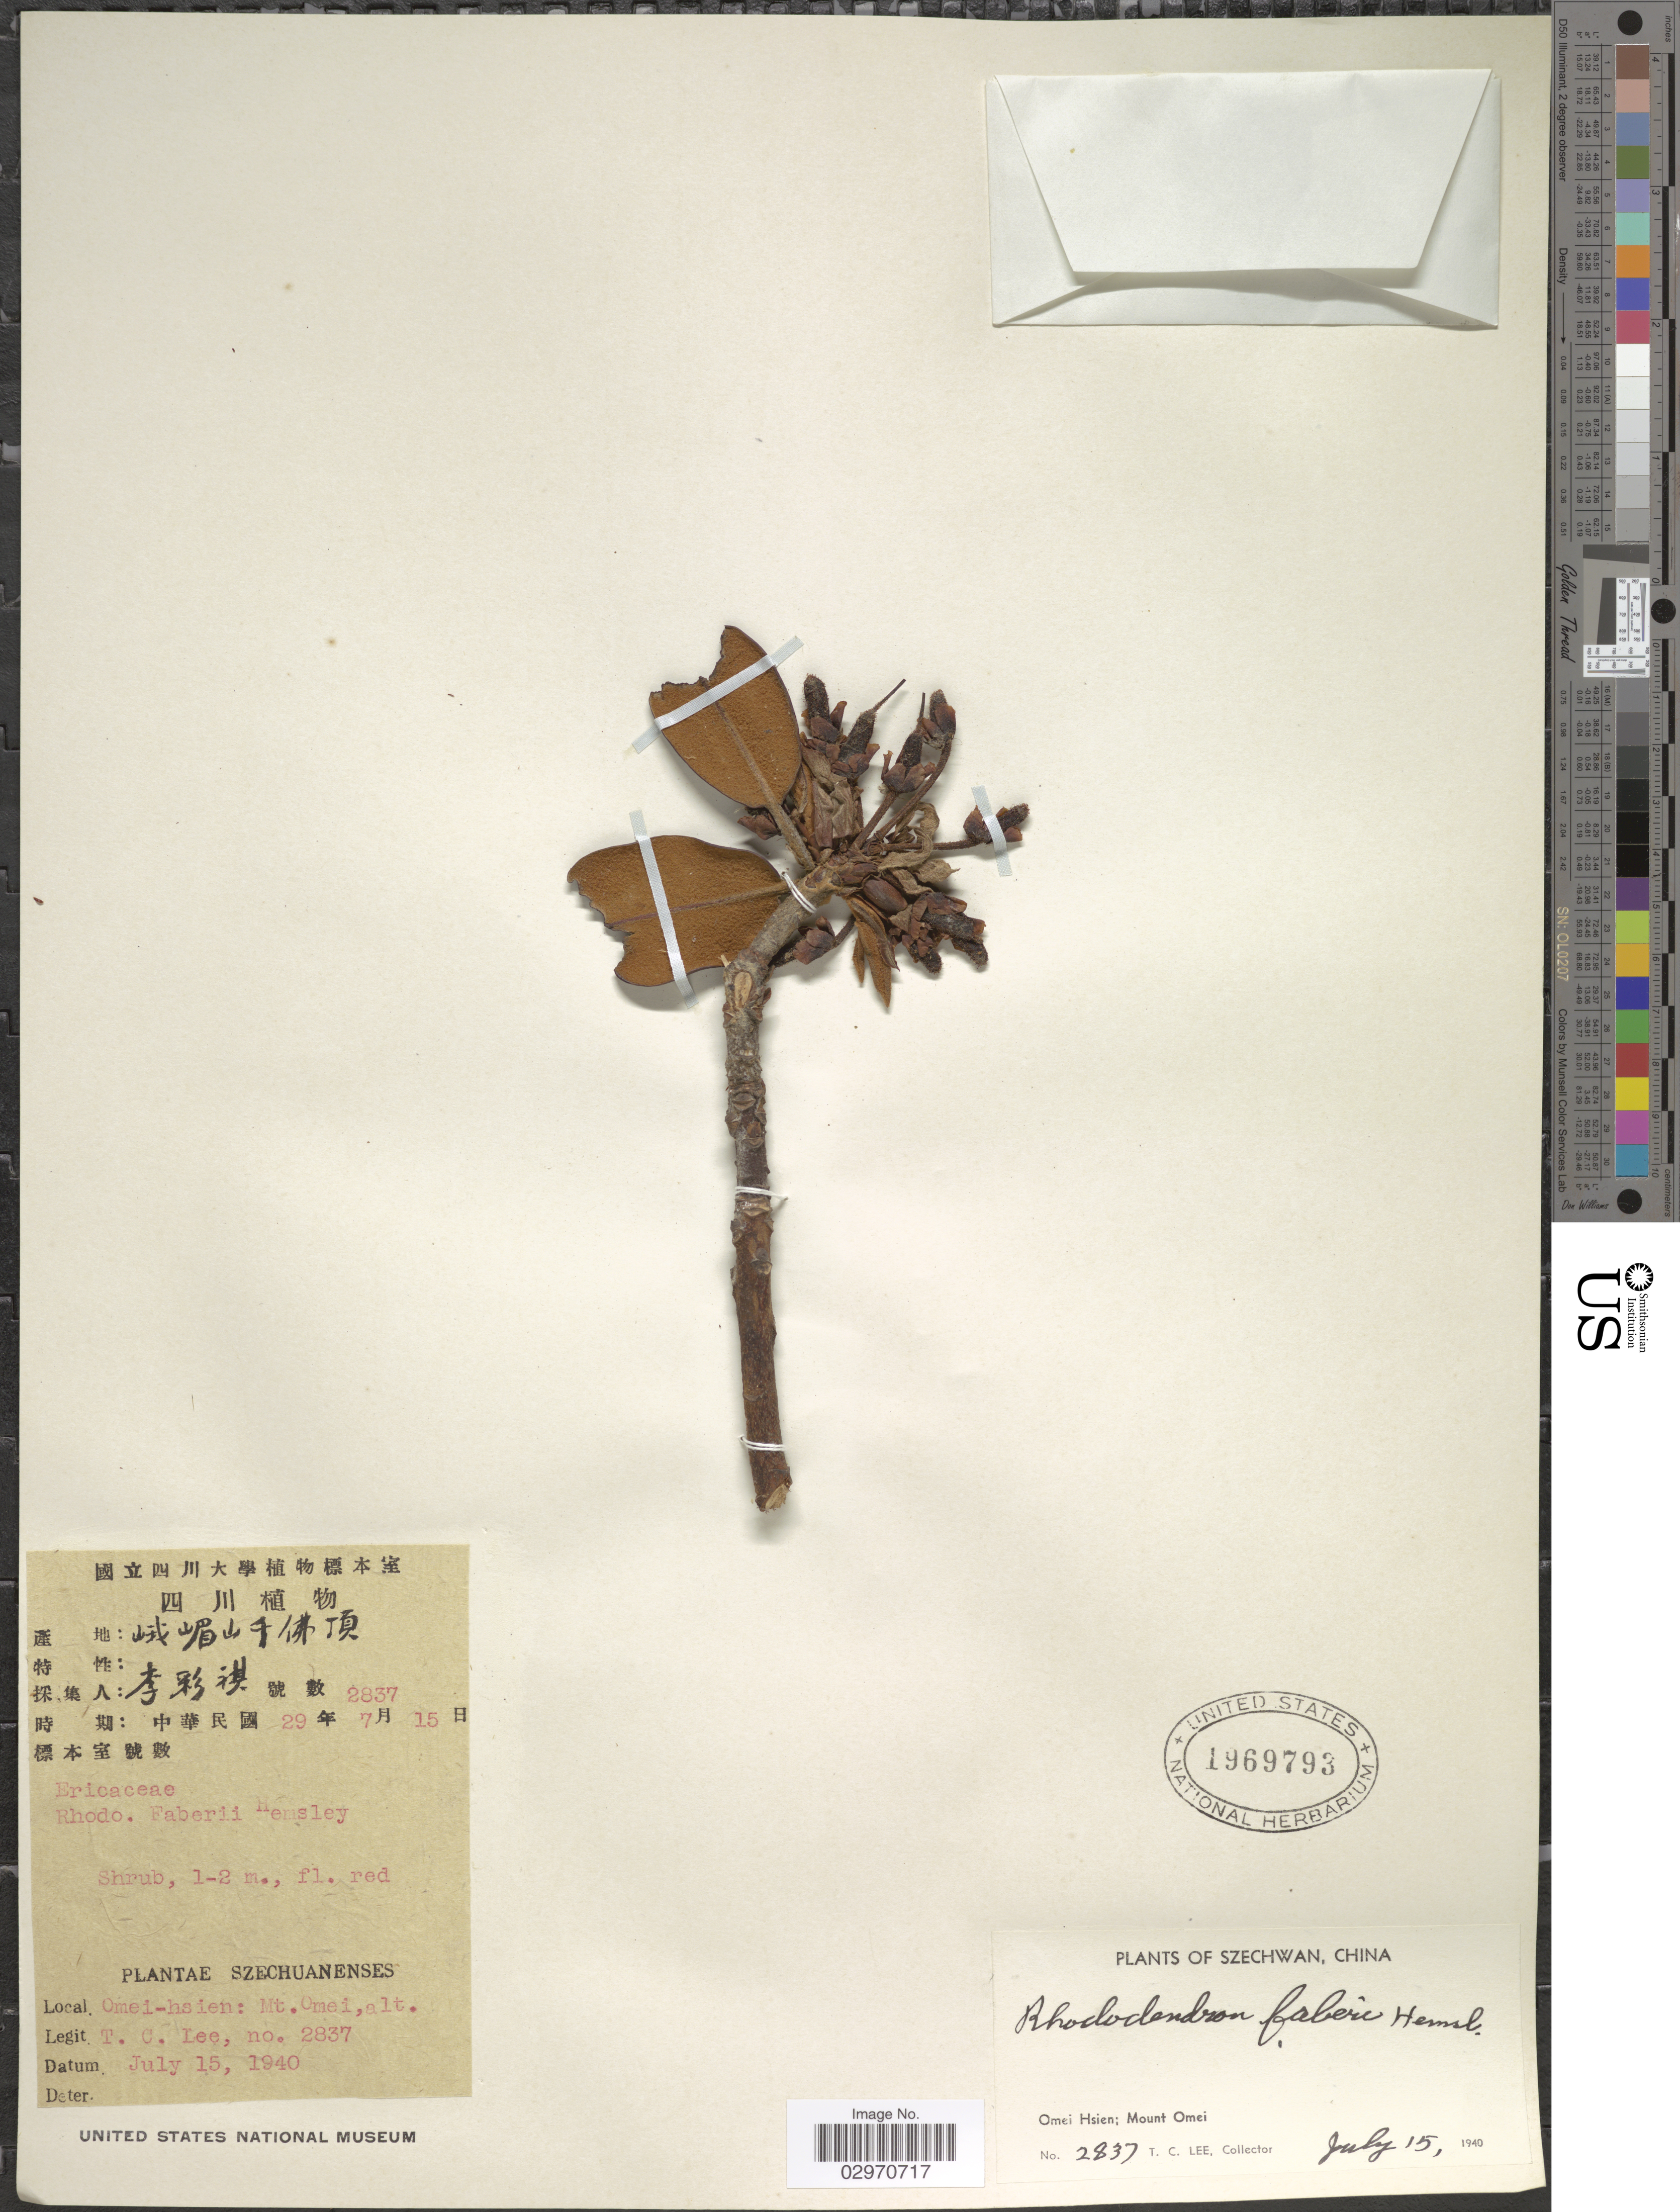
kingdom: Plantae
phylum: Tracheophyta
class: Magnoliopsida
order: Ericales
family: Ericaceae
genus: Rhododendron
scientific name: Rhododendron faberi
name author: Hemsl.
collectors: T. Lee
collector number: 2837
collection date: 1940-07-15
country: China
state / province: Sichuan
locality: Szechwan, Omei Hsien; Mount Omei.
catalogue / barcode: US 1969793